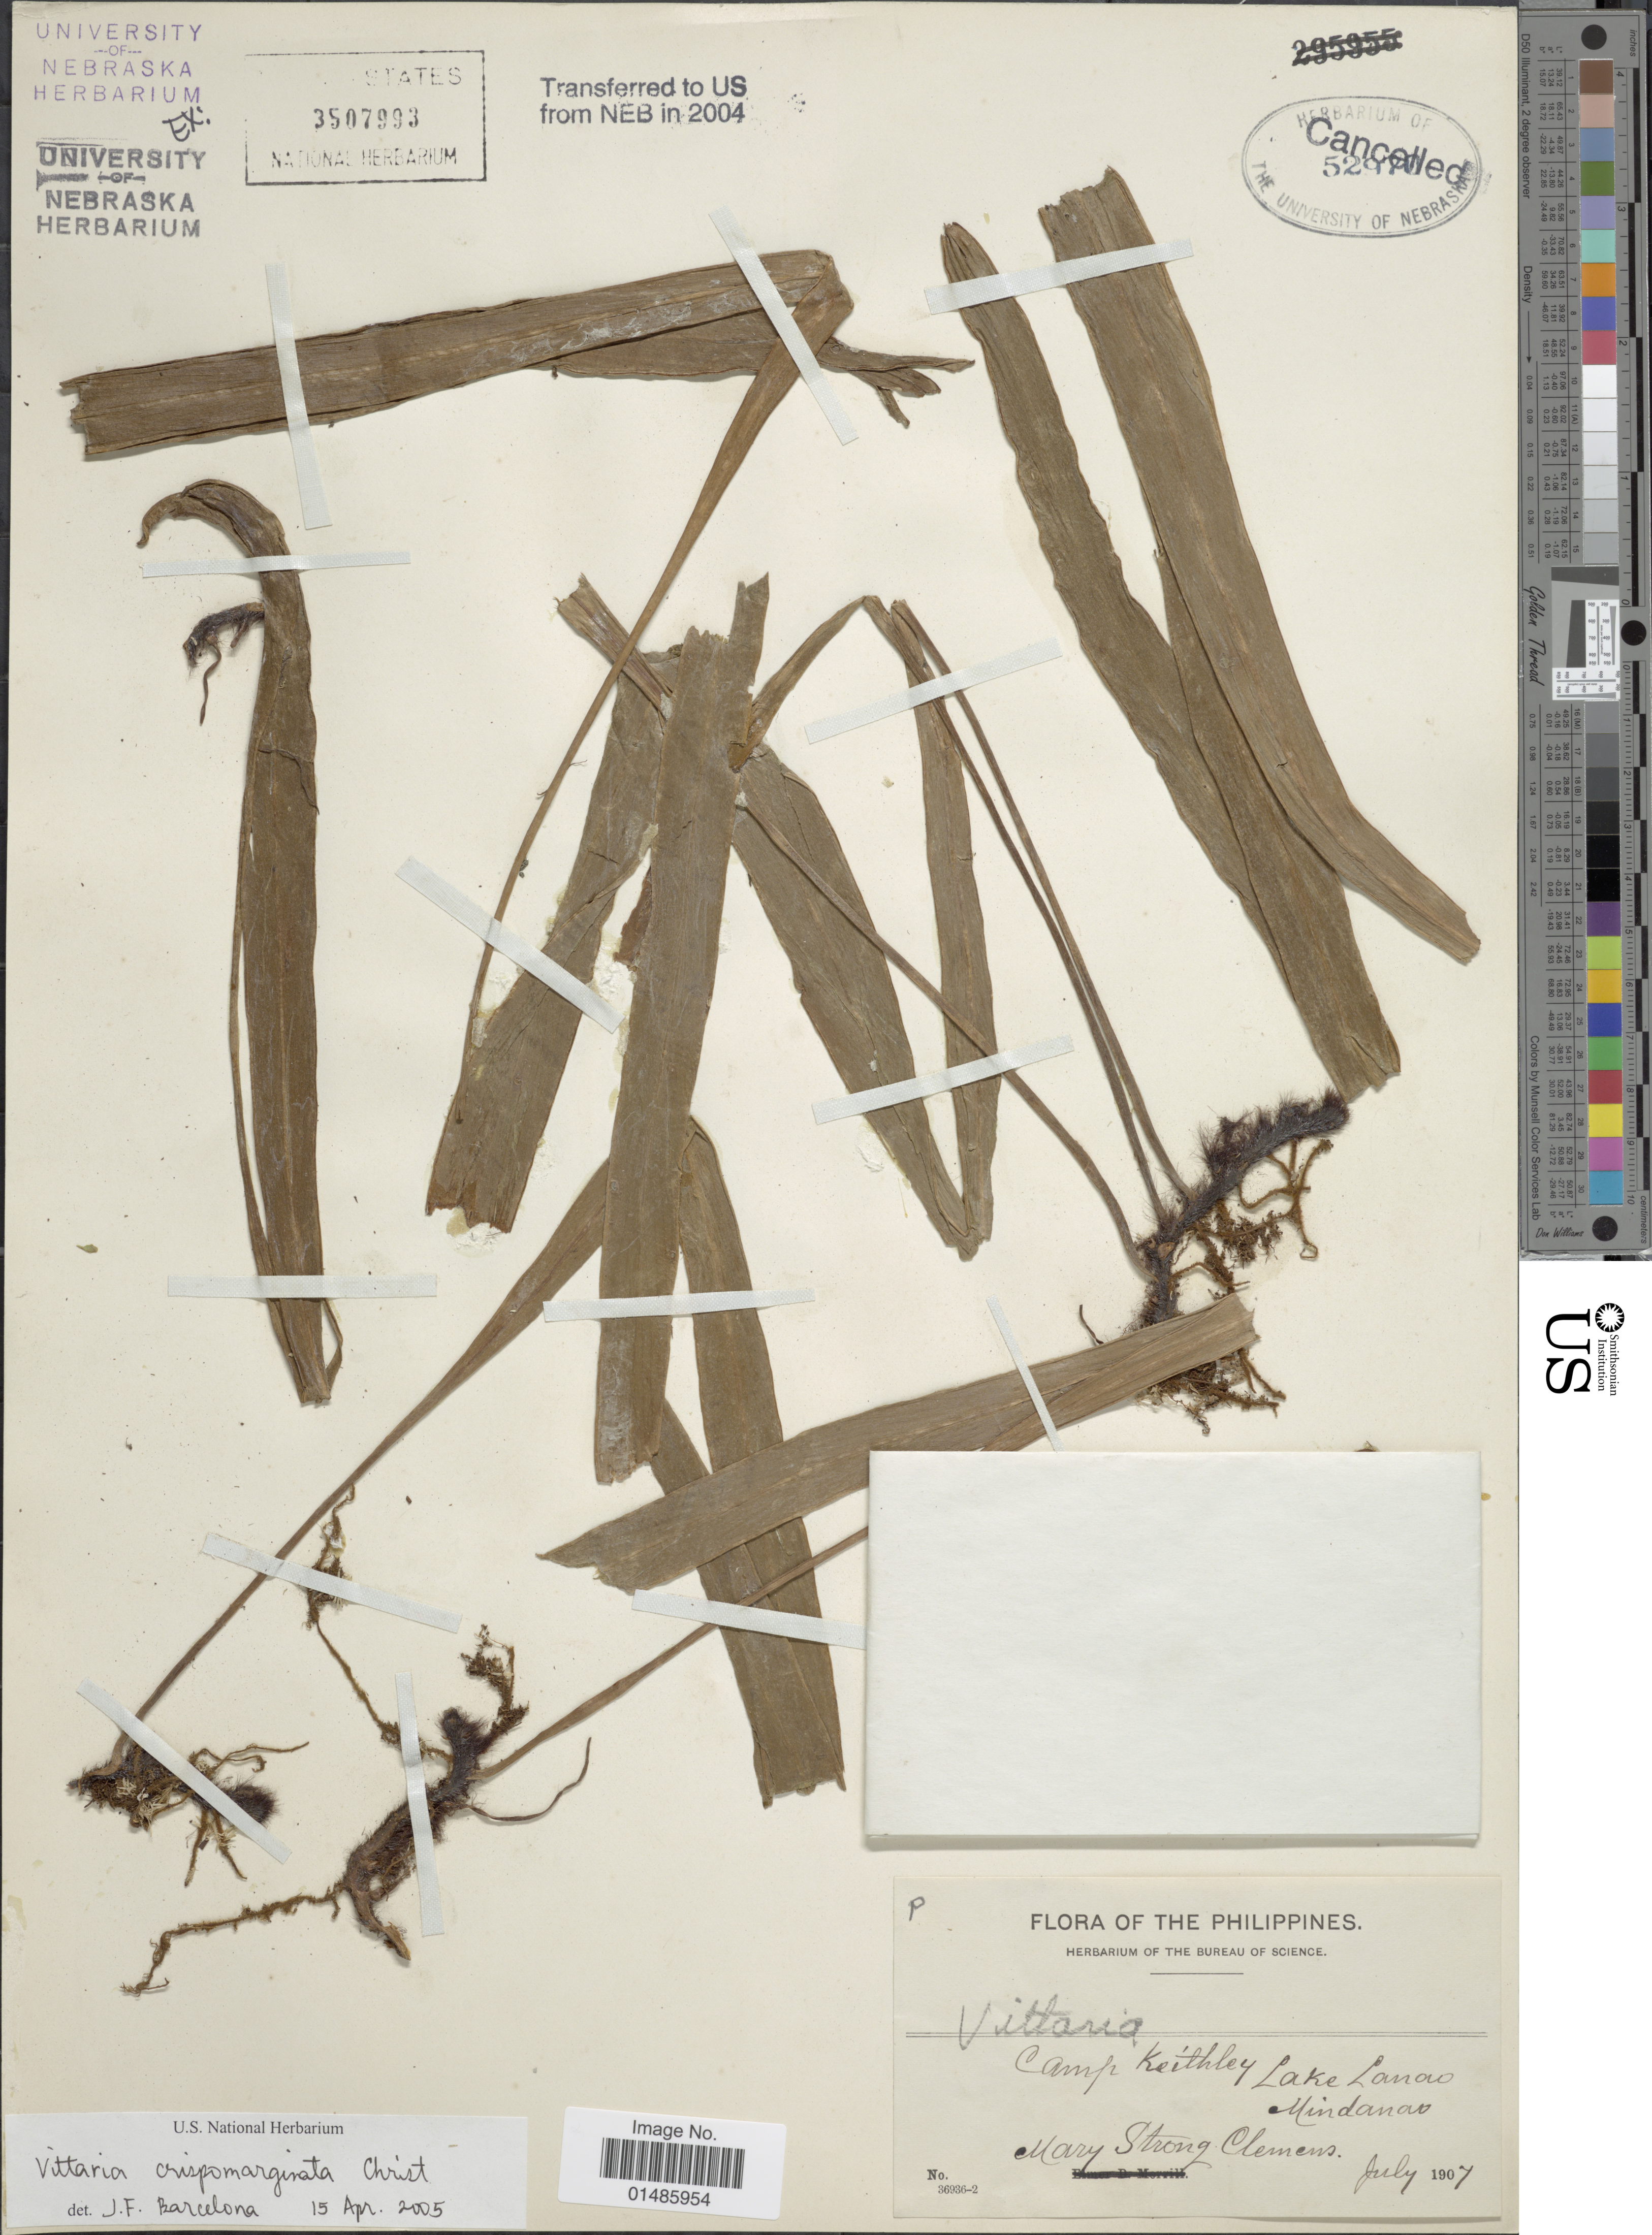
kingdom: Plantae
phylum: Tracheophyta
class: Polypodiopsida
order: Polypodiales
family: Pteridaceae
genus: Haplopteris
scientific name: Haplopteris crispomarginata comb. ined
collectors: M. S. Clemens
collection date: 1907-07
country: Philippines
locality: Camp Keithley, Lake Lanao, Mindanao.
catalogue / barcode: US 3507993